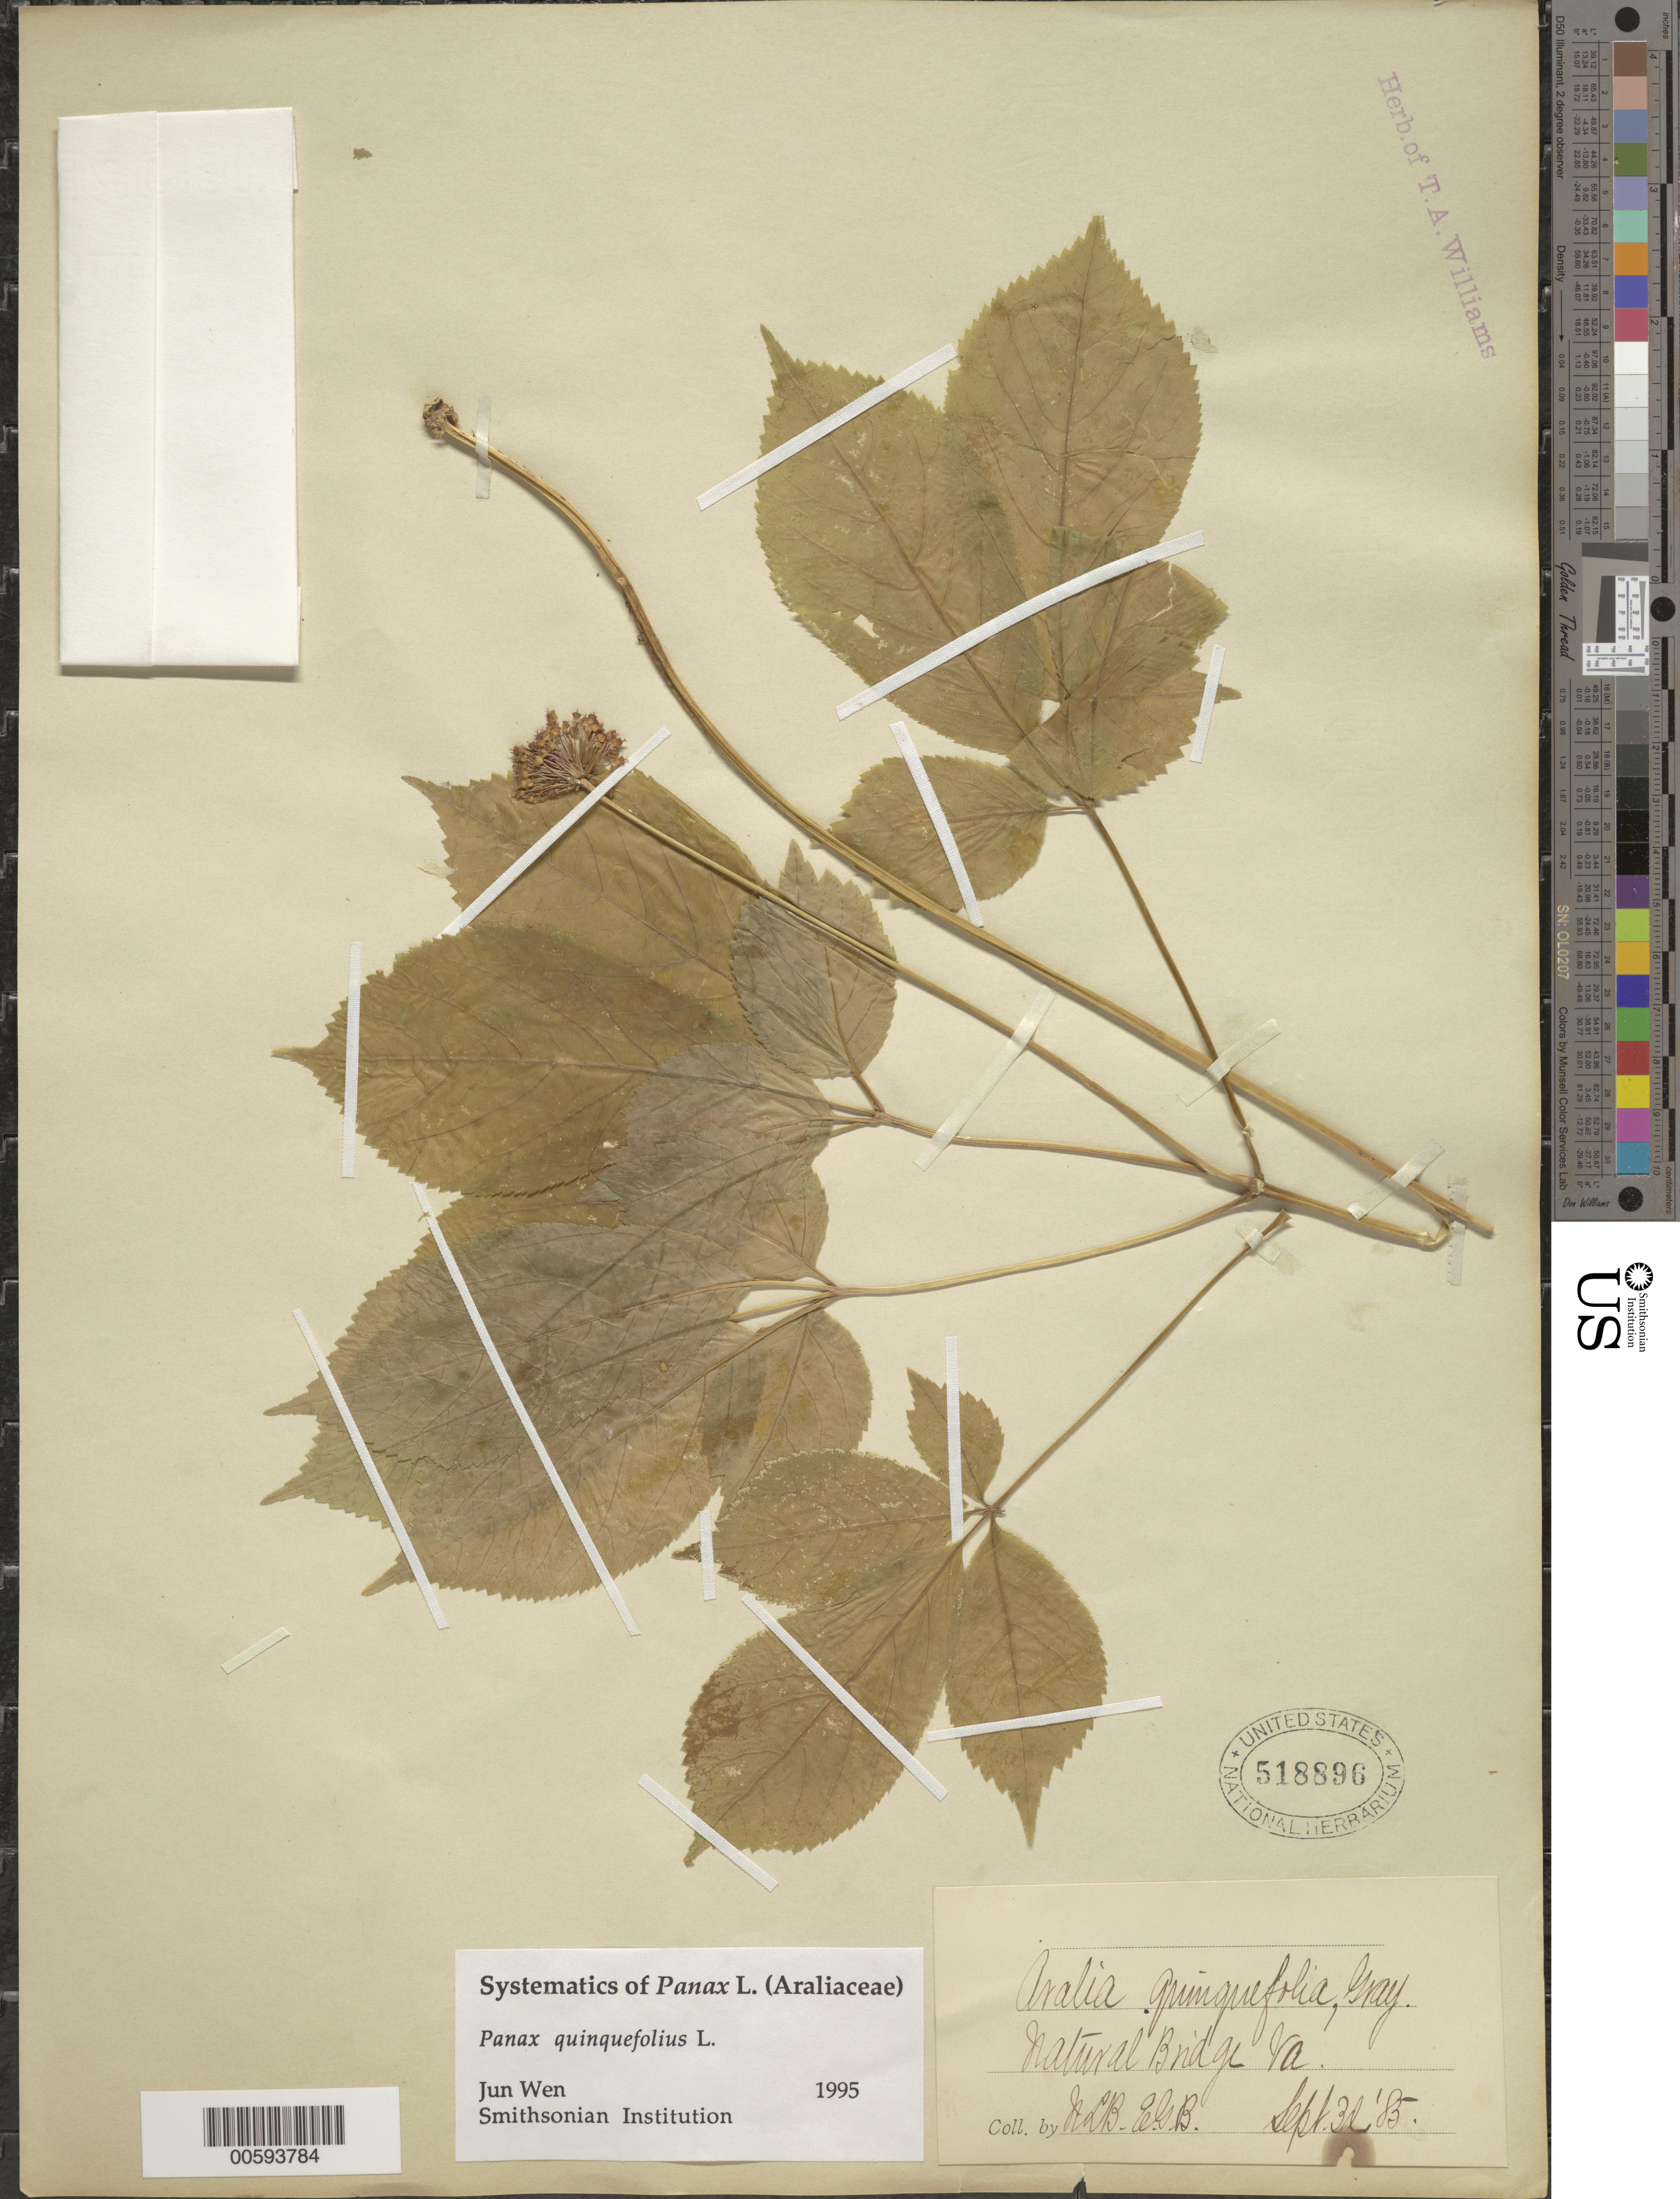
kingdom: Plantae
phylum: Tracheophyta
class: Magnoliopsida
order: Apiales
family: Araliaceae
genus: Panax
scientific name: Panax quinquefolius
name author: L.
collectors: N. Britton & E. G. Britton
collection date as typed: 03 Sep 1885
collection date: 1885-09-03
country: United States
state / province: Virginia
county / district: Rockbridge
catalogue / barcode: US 518896